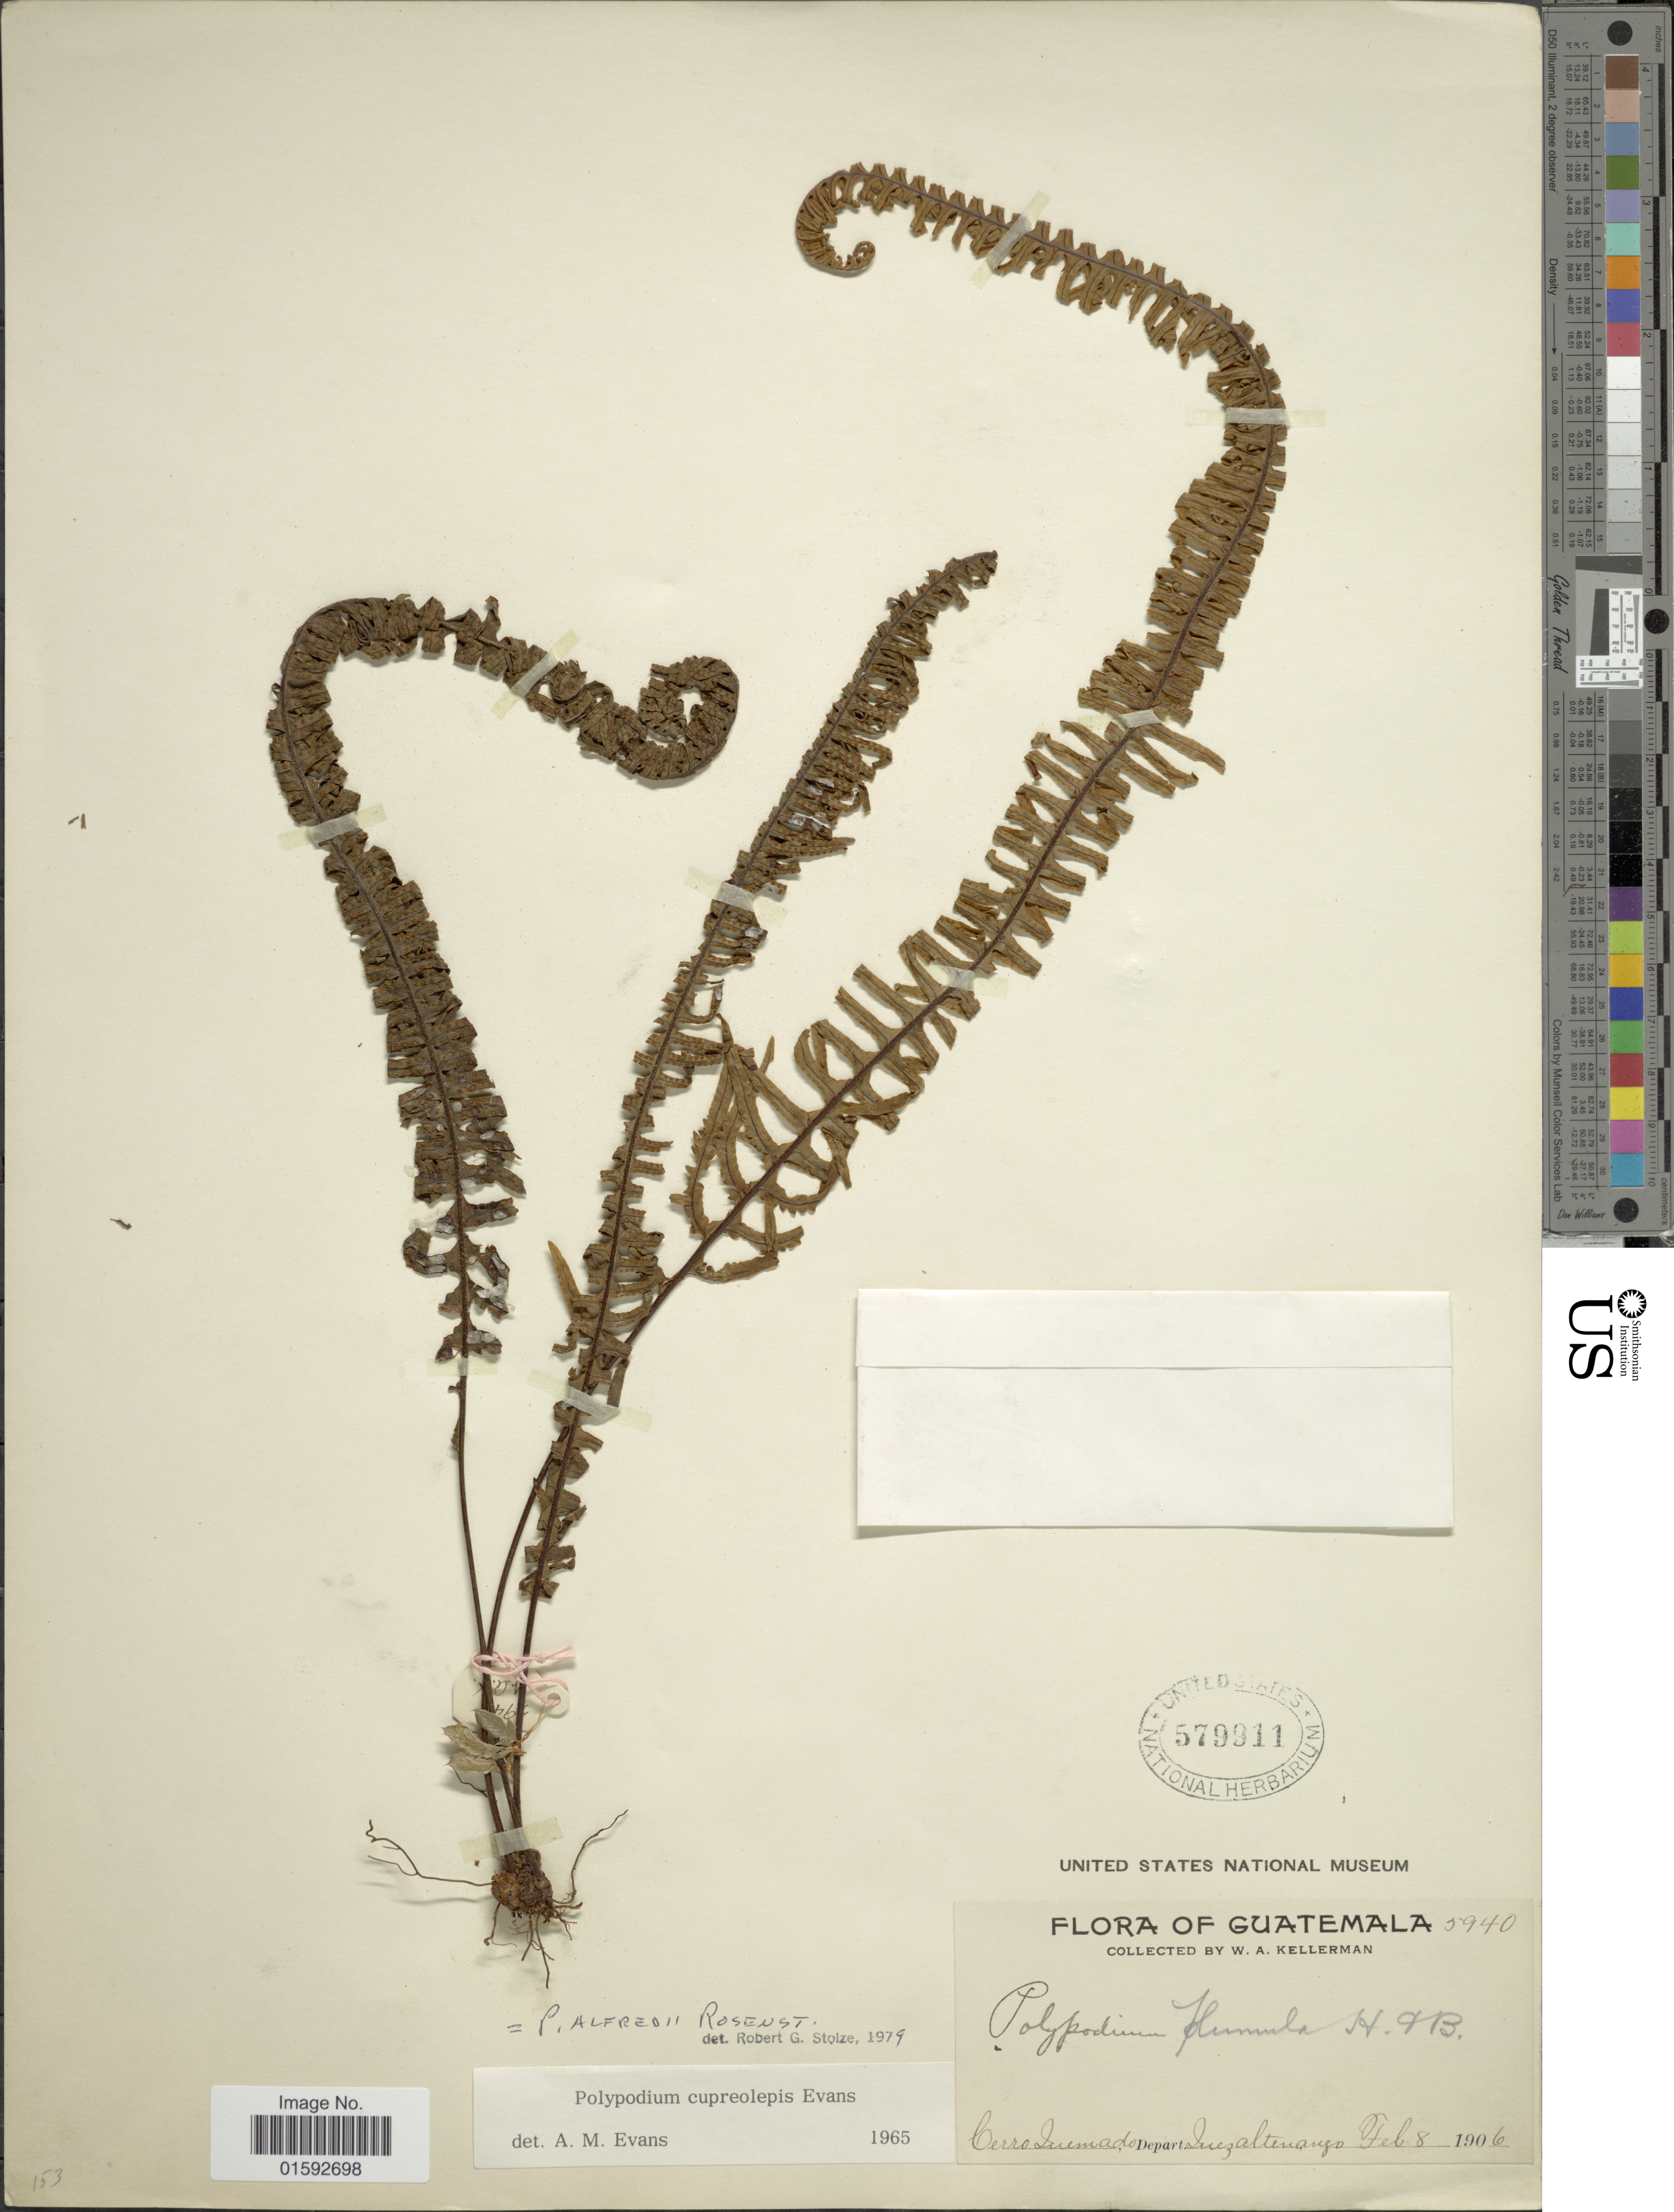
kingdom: Plantae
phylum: Tracheophyta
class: Polypodiopsida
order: Polypodiales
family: Polypodiaceae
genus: Pecluma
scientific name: Pecluma alfredii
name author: (Rosenst.) M.G. Price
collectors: W. Kellerman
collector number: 5940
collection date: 1906-02-08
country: Guatemala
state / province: Quetzaltenango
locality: Cerro Quemado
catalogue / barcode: US 579911